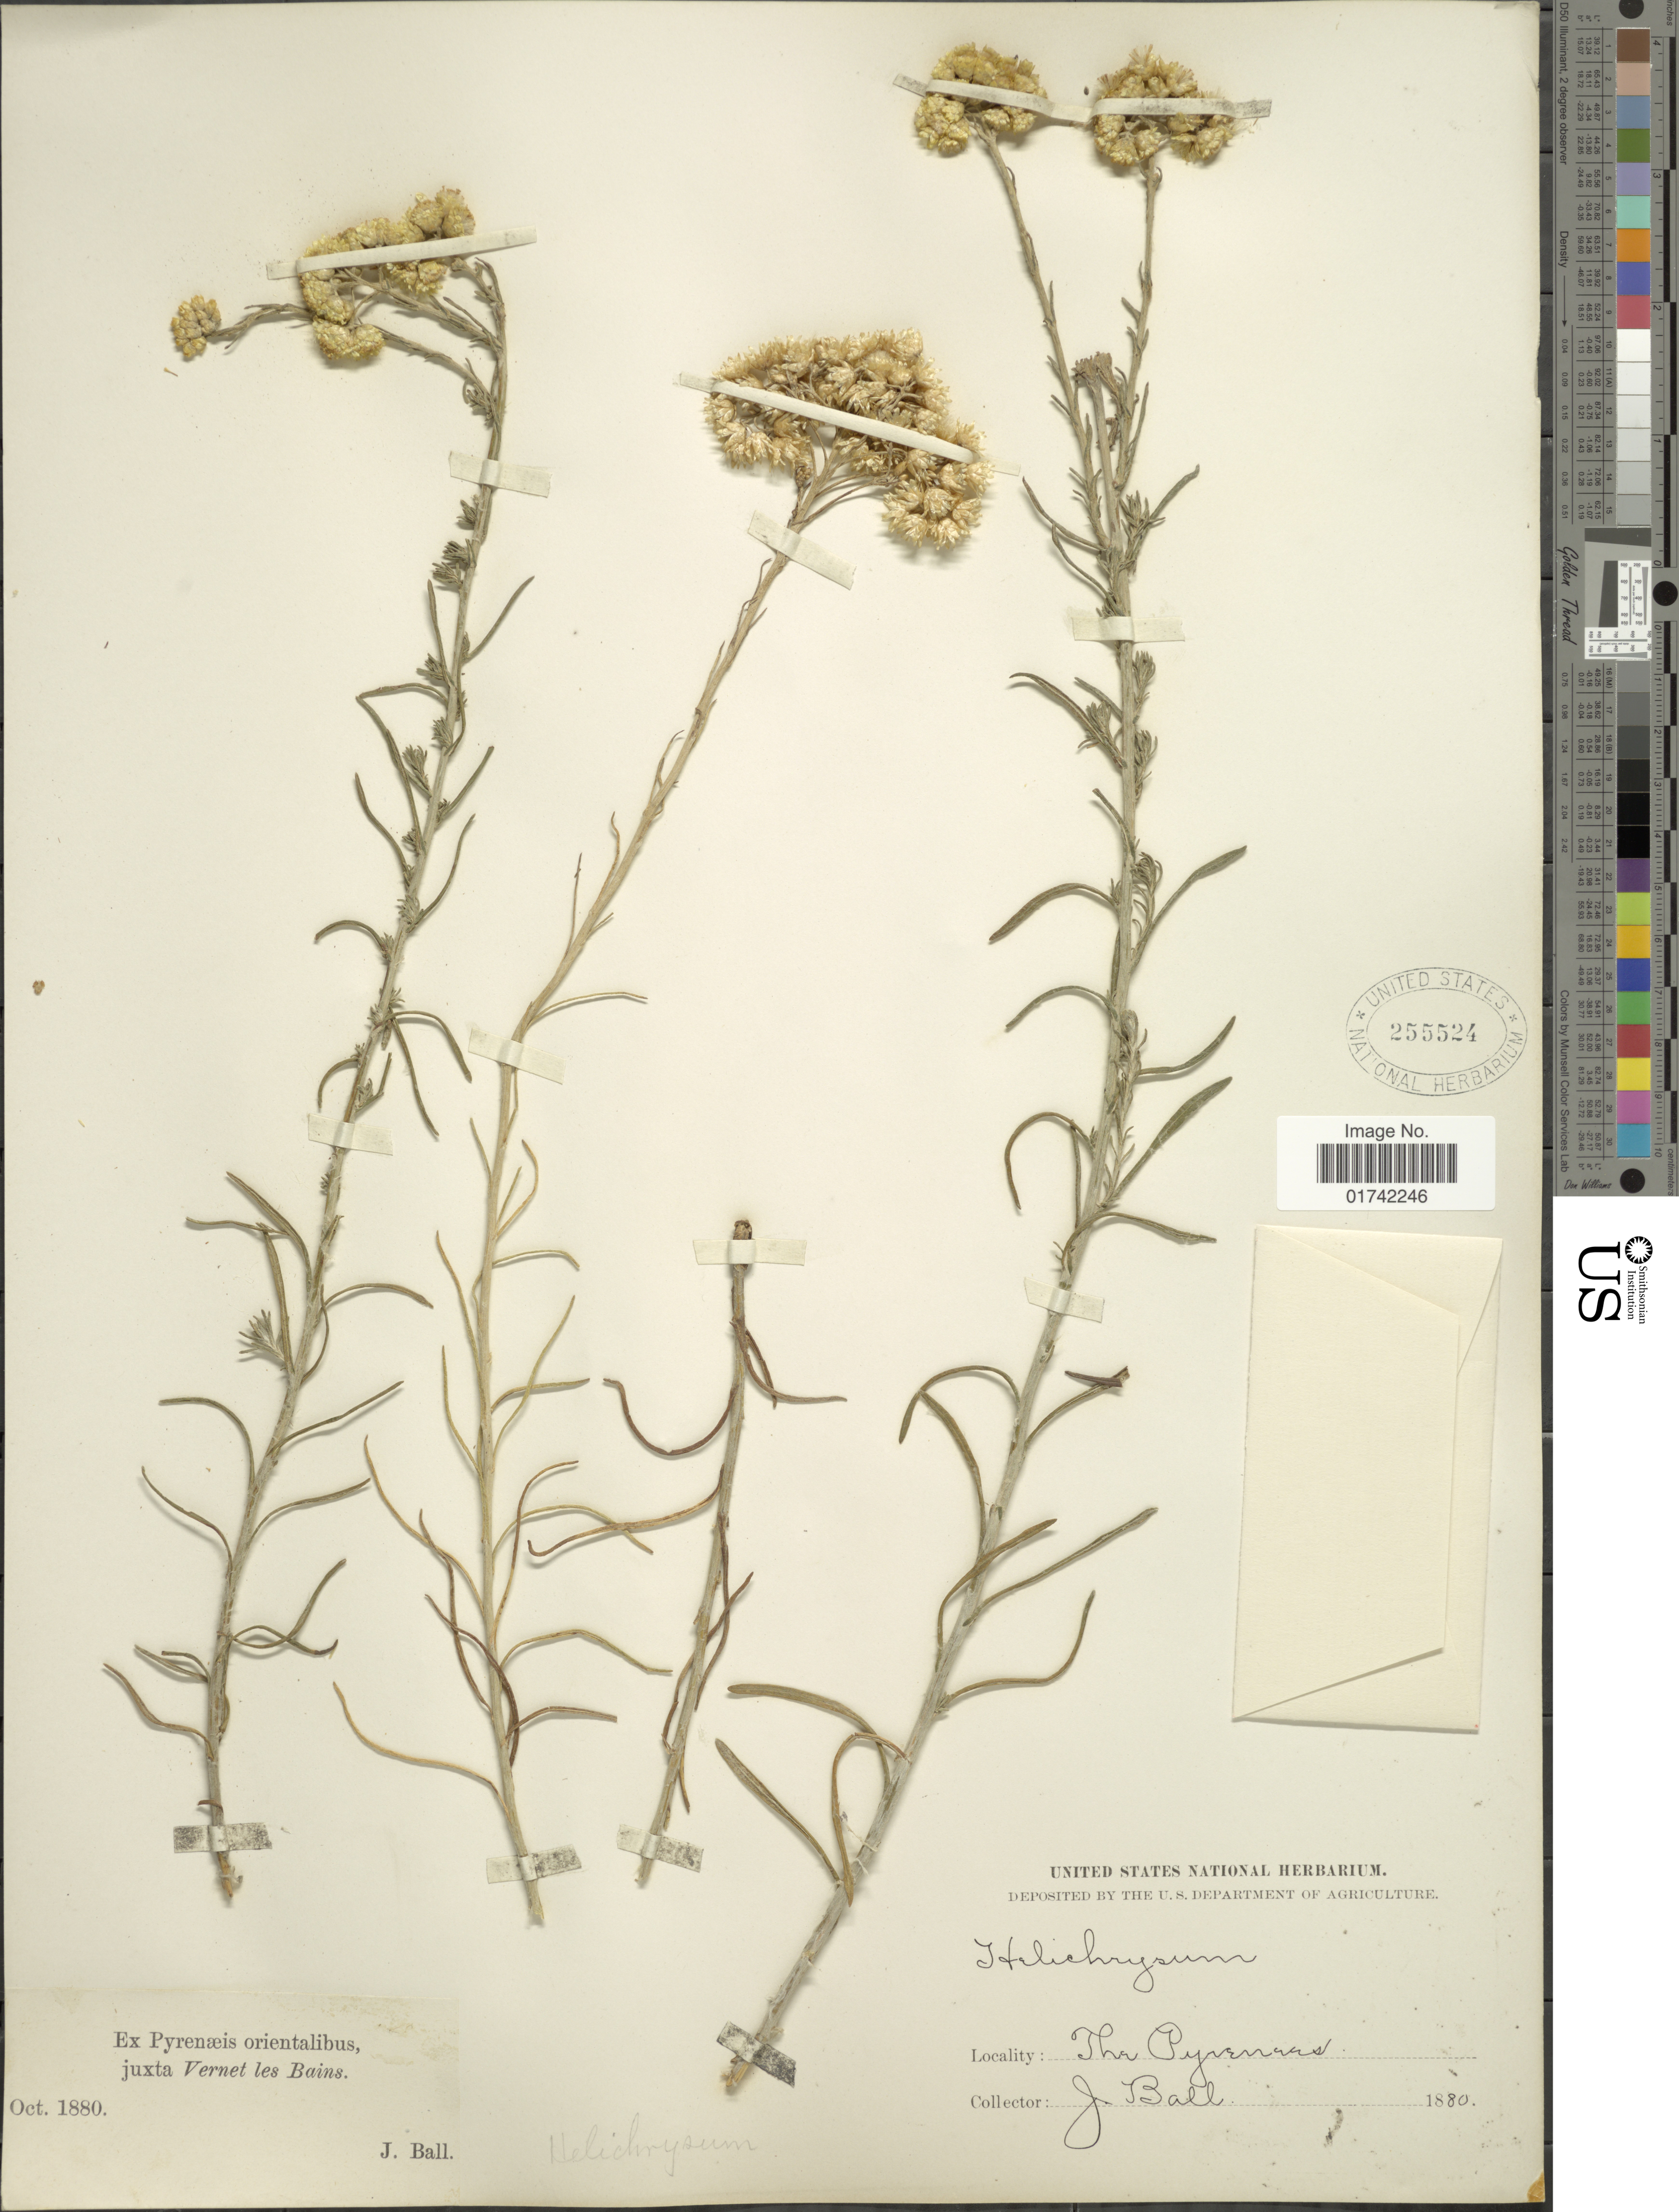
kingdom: Plantae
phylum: Tracheophyta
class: Magnoliopsida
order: Asterales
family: Asteraceae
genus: Helichrysum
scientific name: Helichrysum sp.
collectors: J. Ball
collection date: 1880-10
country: France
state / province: Occitanie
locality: The Pyrenees, juxta Vernet les Bains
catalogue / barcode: US 255524